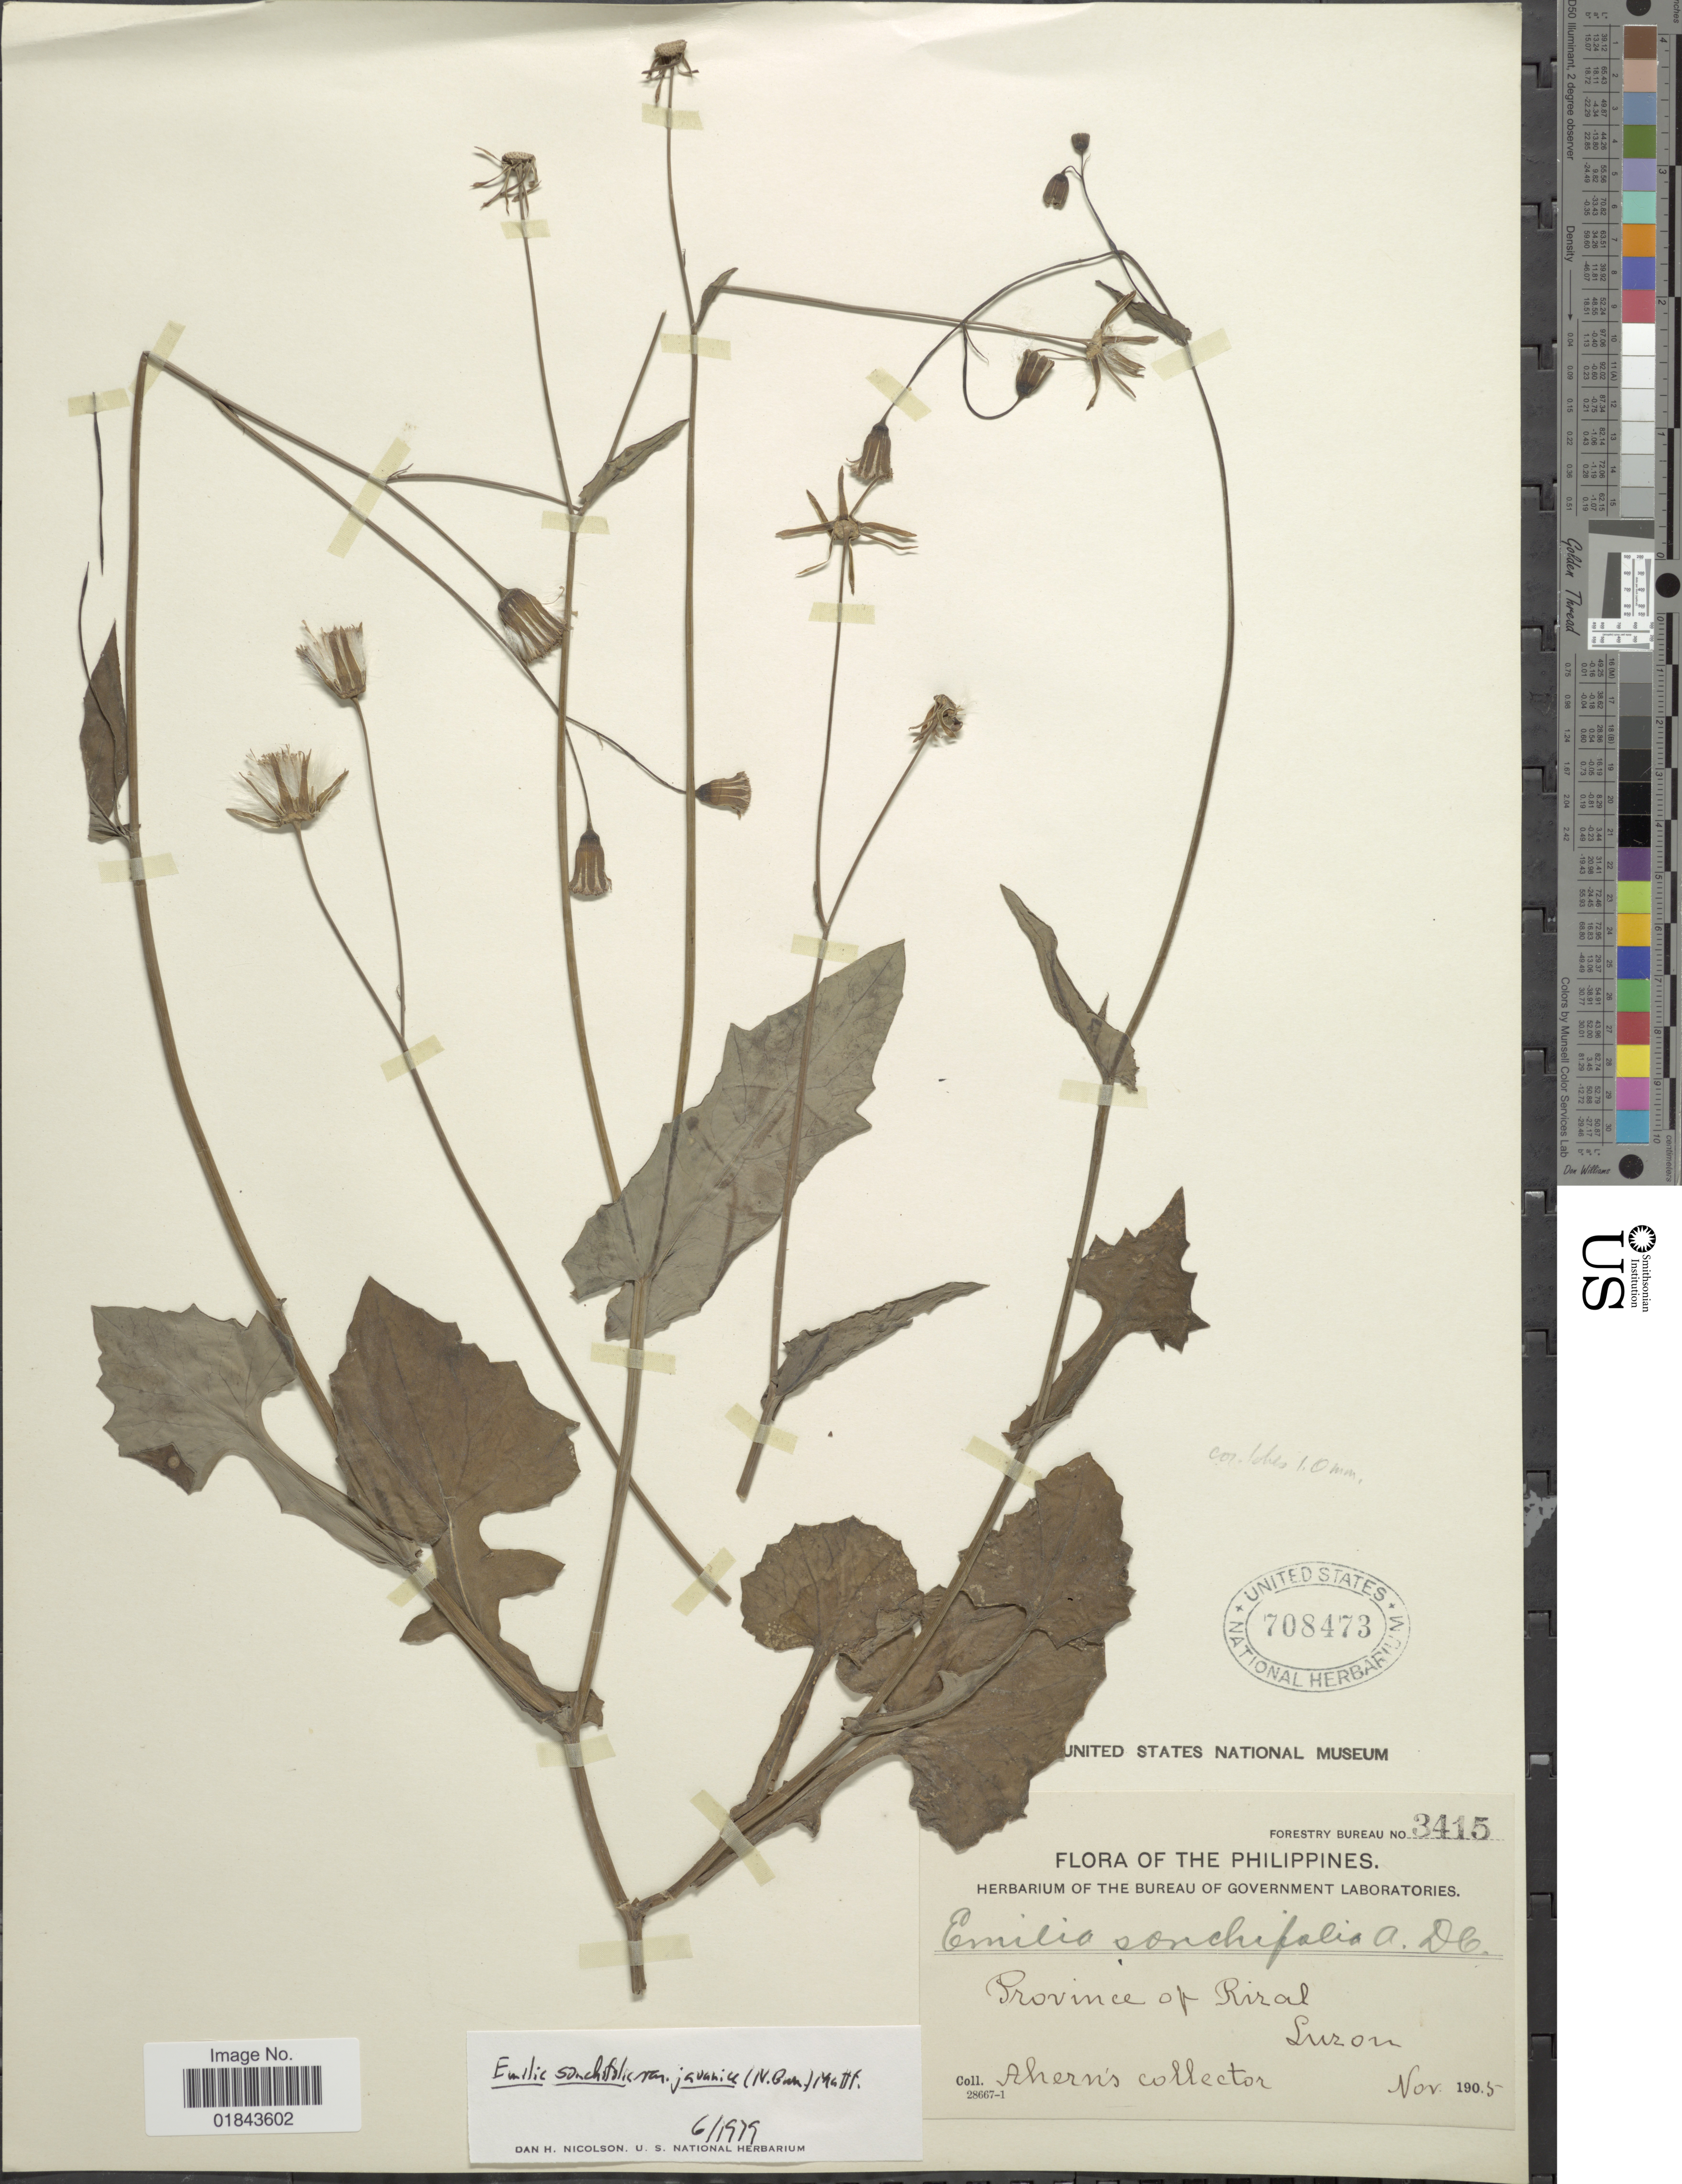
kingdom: Plantae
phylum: Tracheophyta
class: Magnoliopsida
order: Asterales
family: Asteraceae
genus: Emilia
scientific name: Emilia sonchifolia var. javanica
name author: (Burm. f.) Mattf.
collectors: Ahern's collector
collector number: Forestry Bureau 3415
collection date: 1905-11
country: Philippines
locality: Province of Rizal, Luzon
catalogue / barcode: US 708473